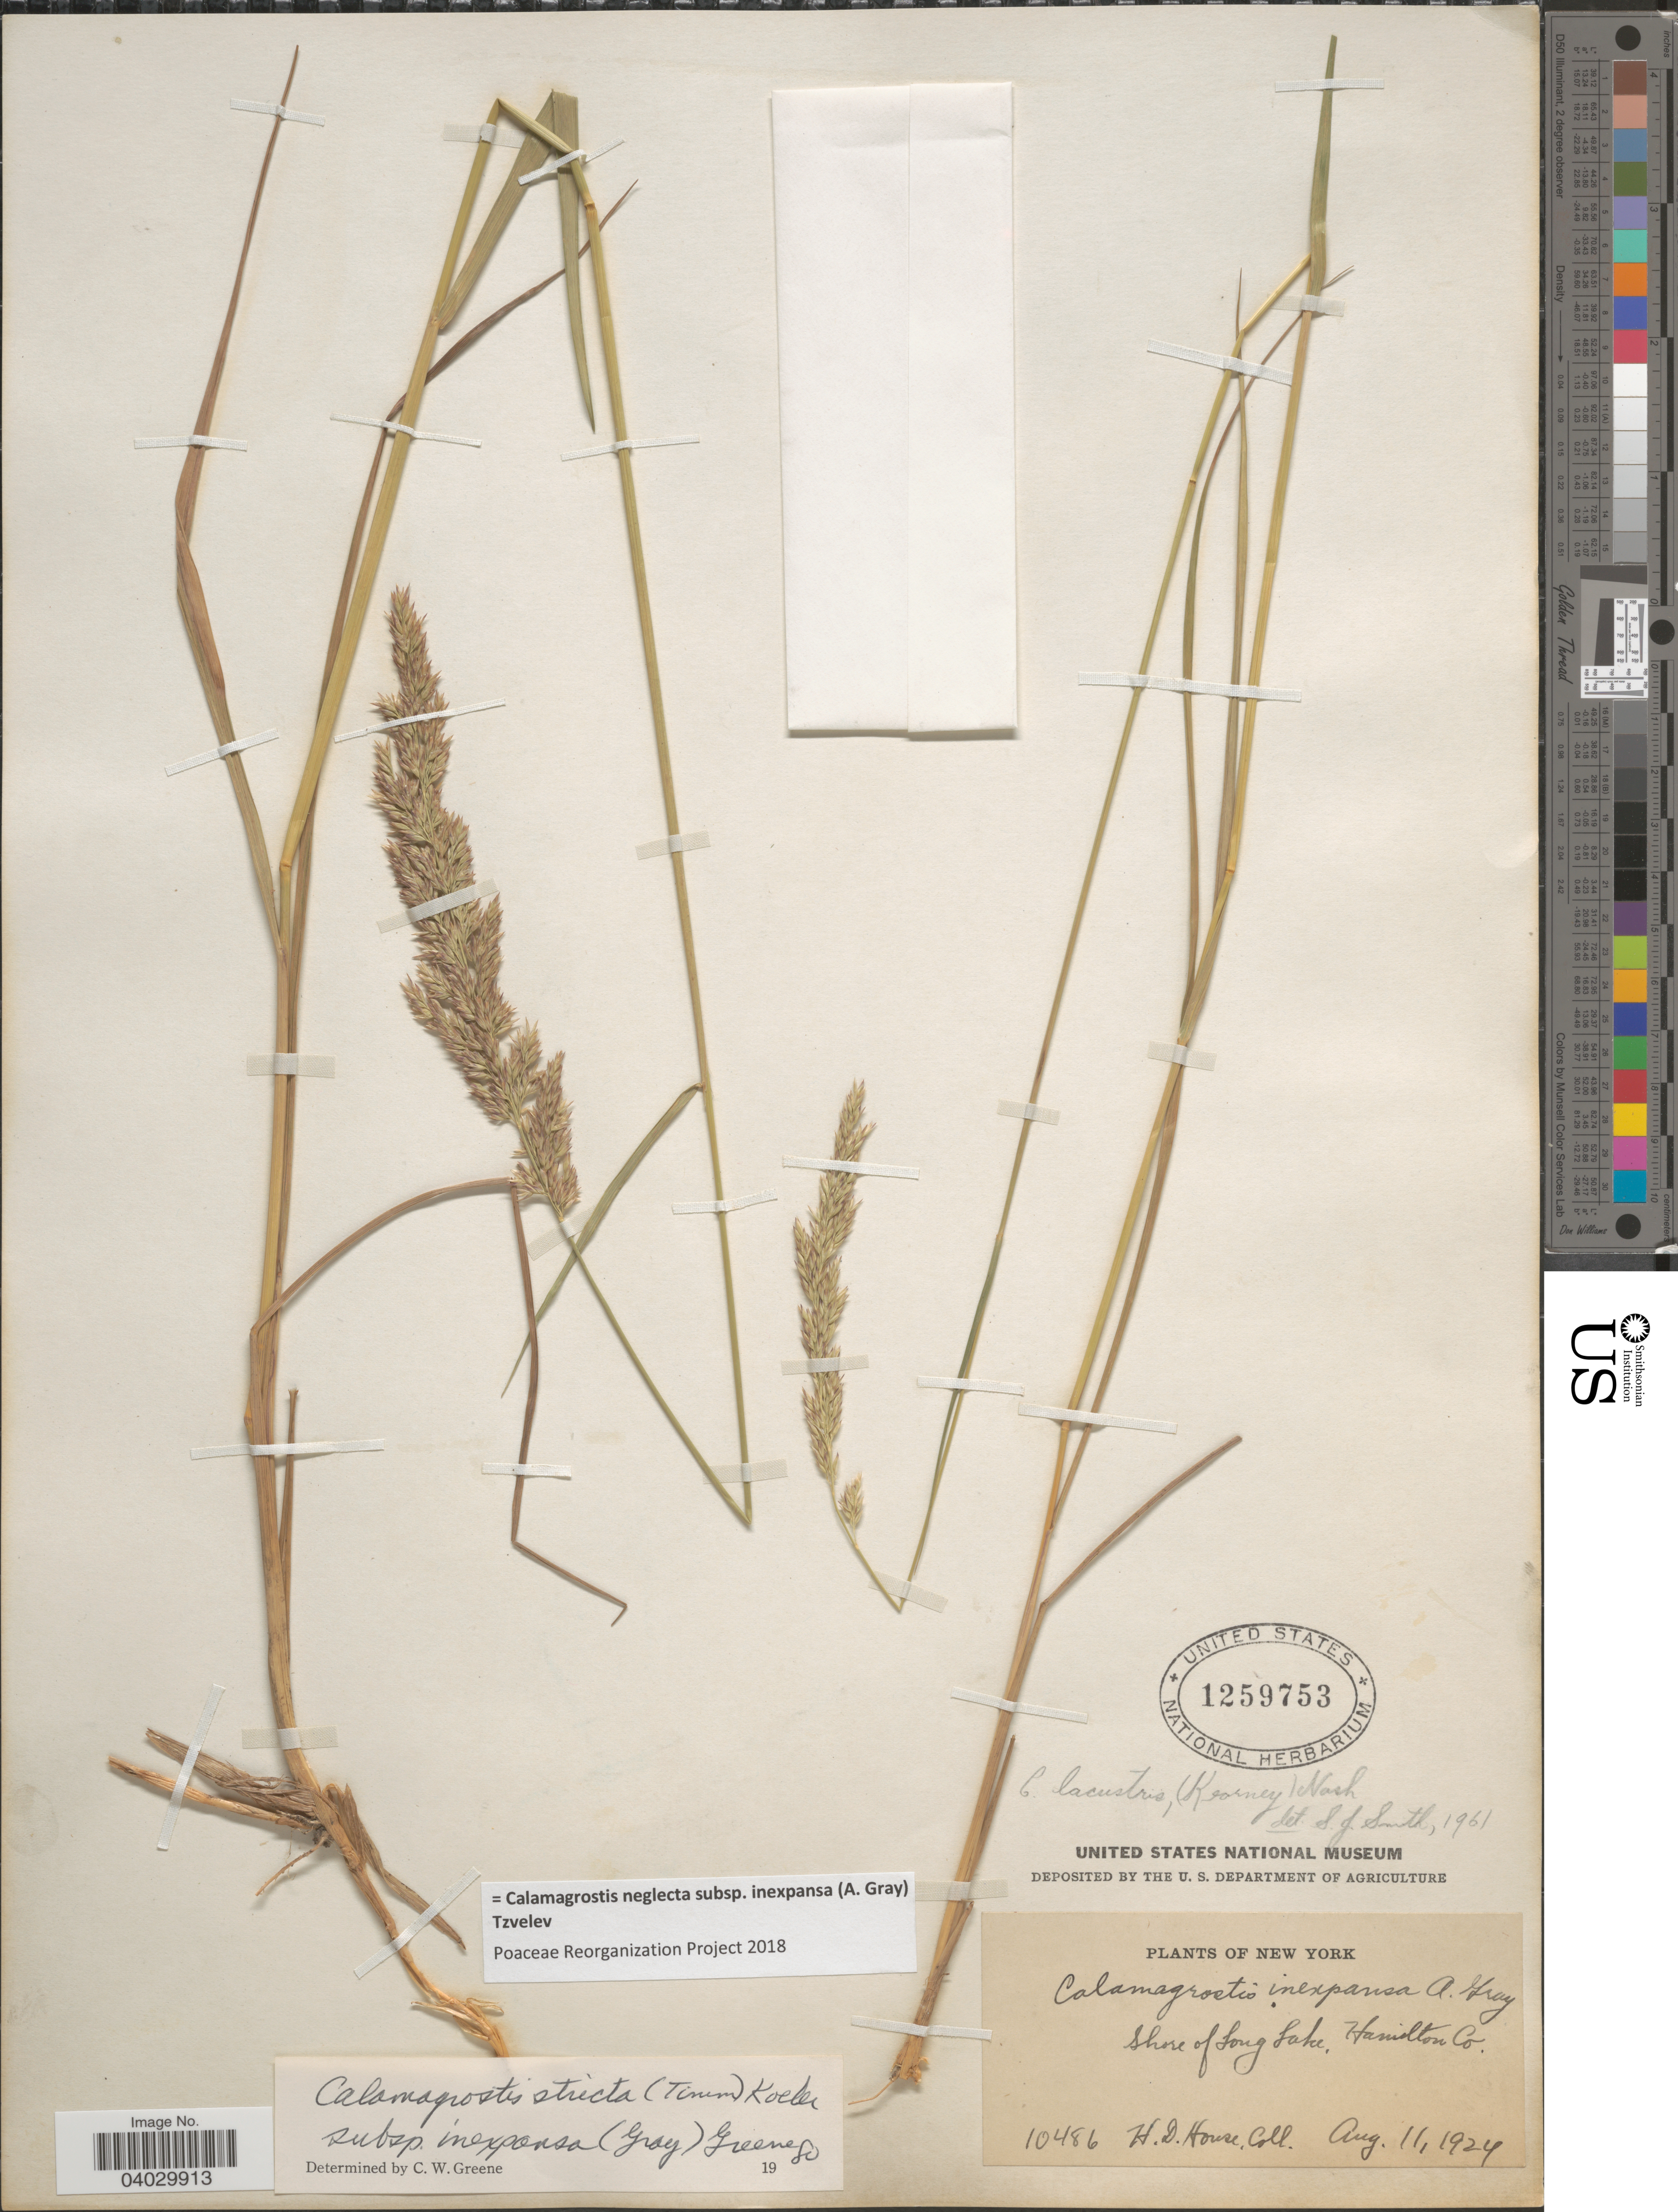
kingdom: Plantae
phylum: Tracheophyta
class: Liliopsida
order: Poales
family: Poaceae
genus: Calamagrostis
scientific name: Calamagrostis neglecta subsp. inexpansa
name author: (A. Gray) Tzvelev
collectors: H. D. House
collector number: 10486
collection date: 1924-08-11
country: United States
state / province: New York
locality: Shore of Long Lake, Hamilton Co.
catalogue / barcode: US 1259753